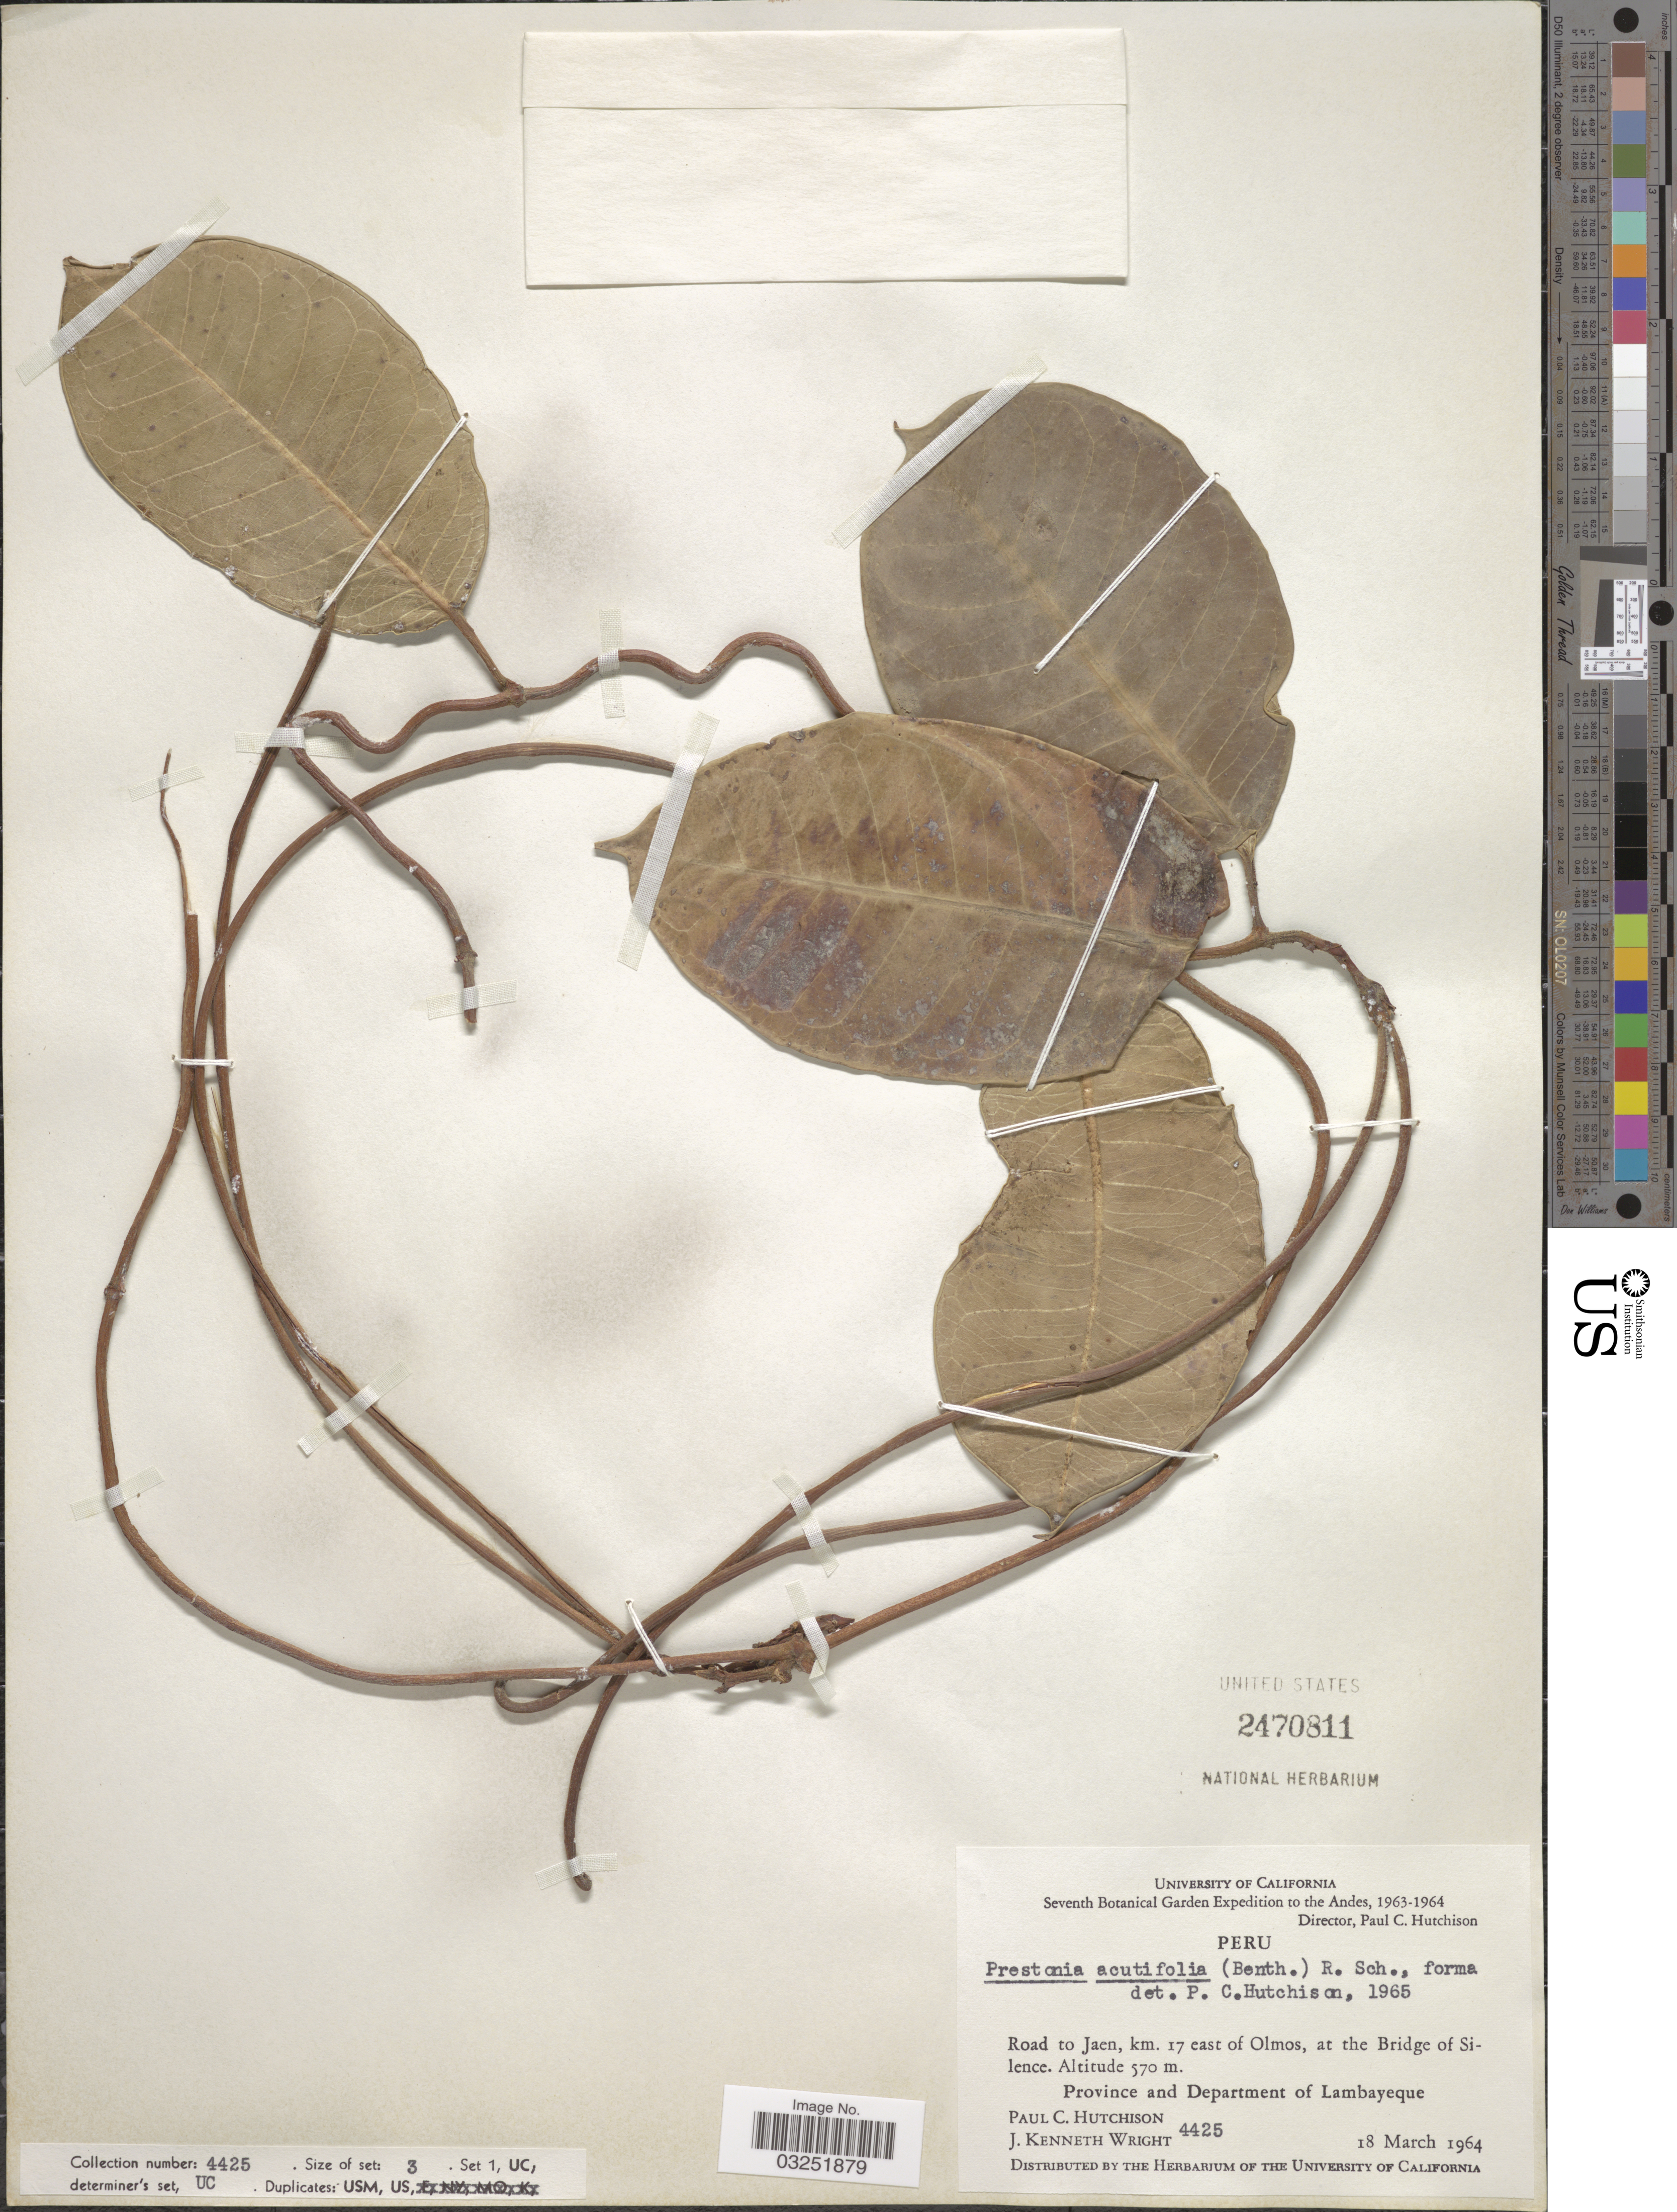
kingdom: Plantae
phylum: Tracheophyta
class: Magnoliopsida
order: Gentianales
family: Apocynaceae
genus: Prestonia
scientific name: Prestonia acutifolia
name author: (Benth. & Müll. Arg.) K. Schum.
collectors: P. C. Hutchison & J. K. Wright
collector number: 4425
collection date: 1964-03-18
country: Peru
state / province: Lambayeque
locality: The Andes, Road to Jaen, km. 17 east of Olmos, at the Bridge of Silence. Province of Department of Lambayeque.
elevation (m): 570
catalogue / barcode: US 2470811